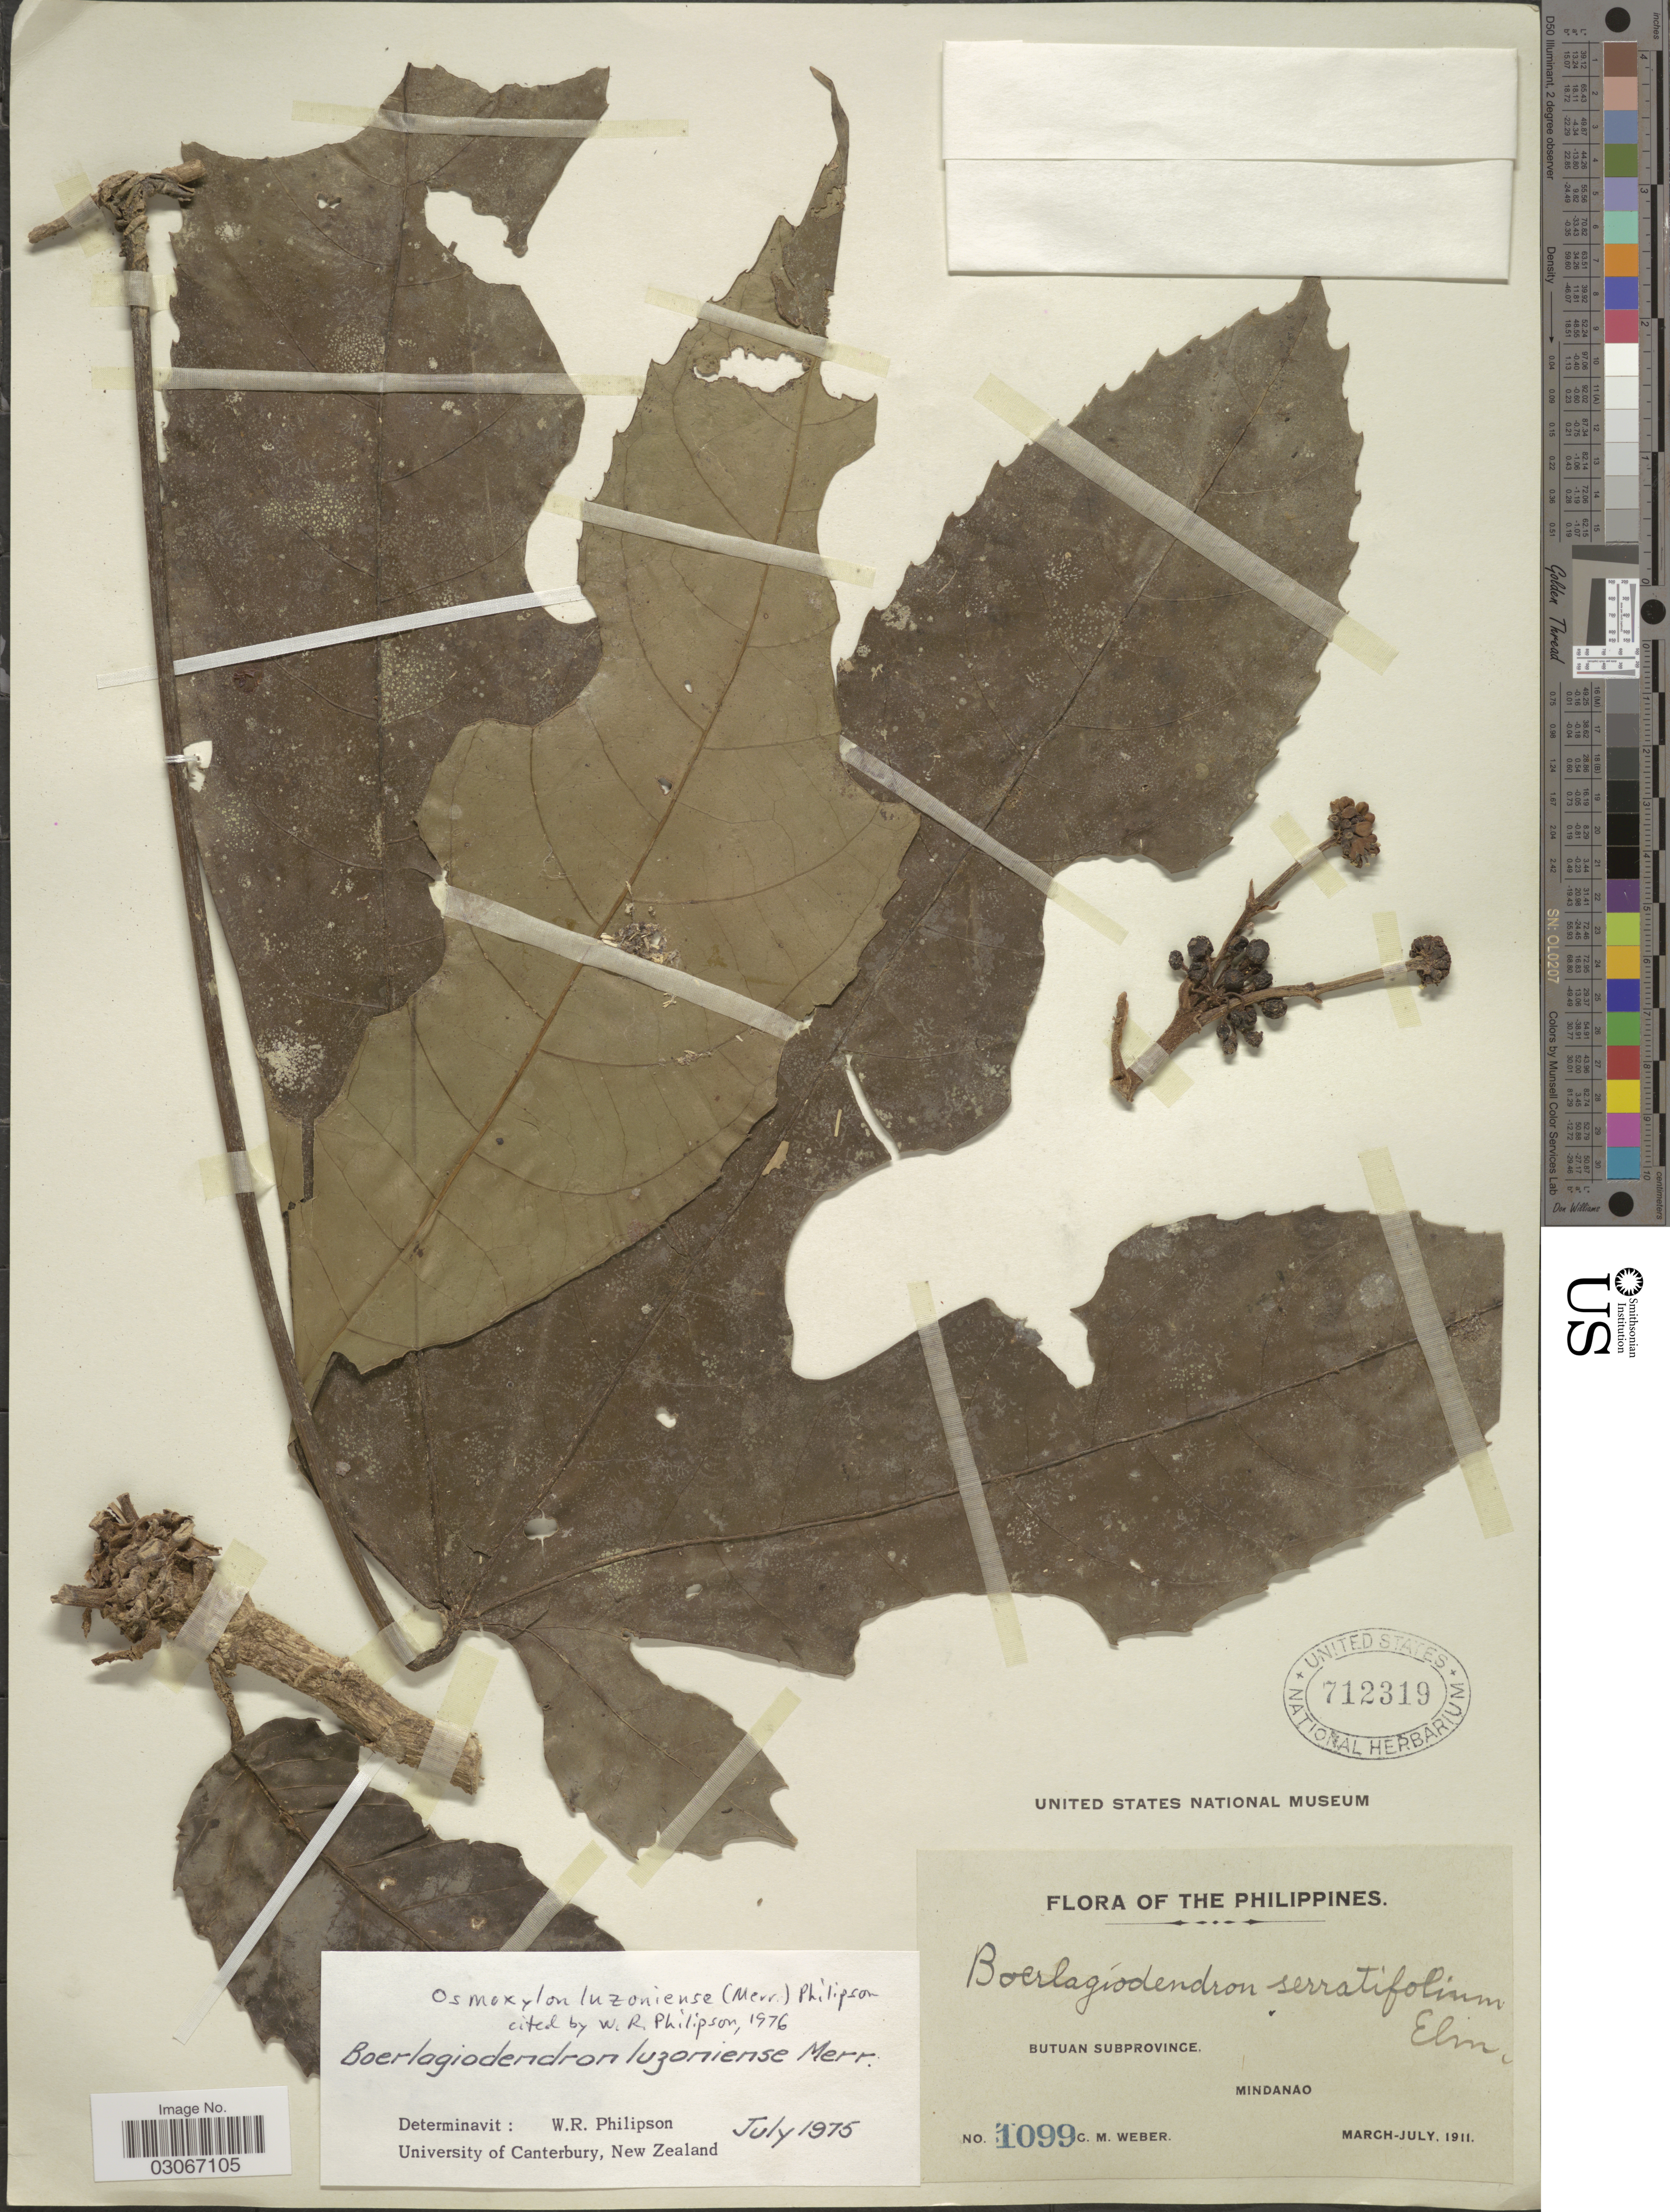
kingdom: Plantae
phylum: Tracheophyta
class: Magnoliopsida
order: Apiales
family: Araliaceae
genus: Osmoxylon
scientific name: Osmoxylon luzoniense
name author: (Merr.) Philipson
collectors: C. M. Weber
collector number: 1099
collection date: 1911-03/1911-07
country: Philippines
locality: Butuan Subprovince. Mindanao.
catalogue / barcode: US 712319